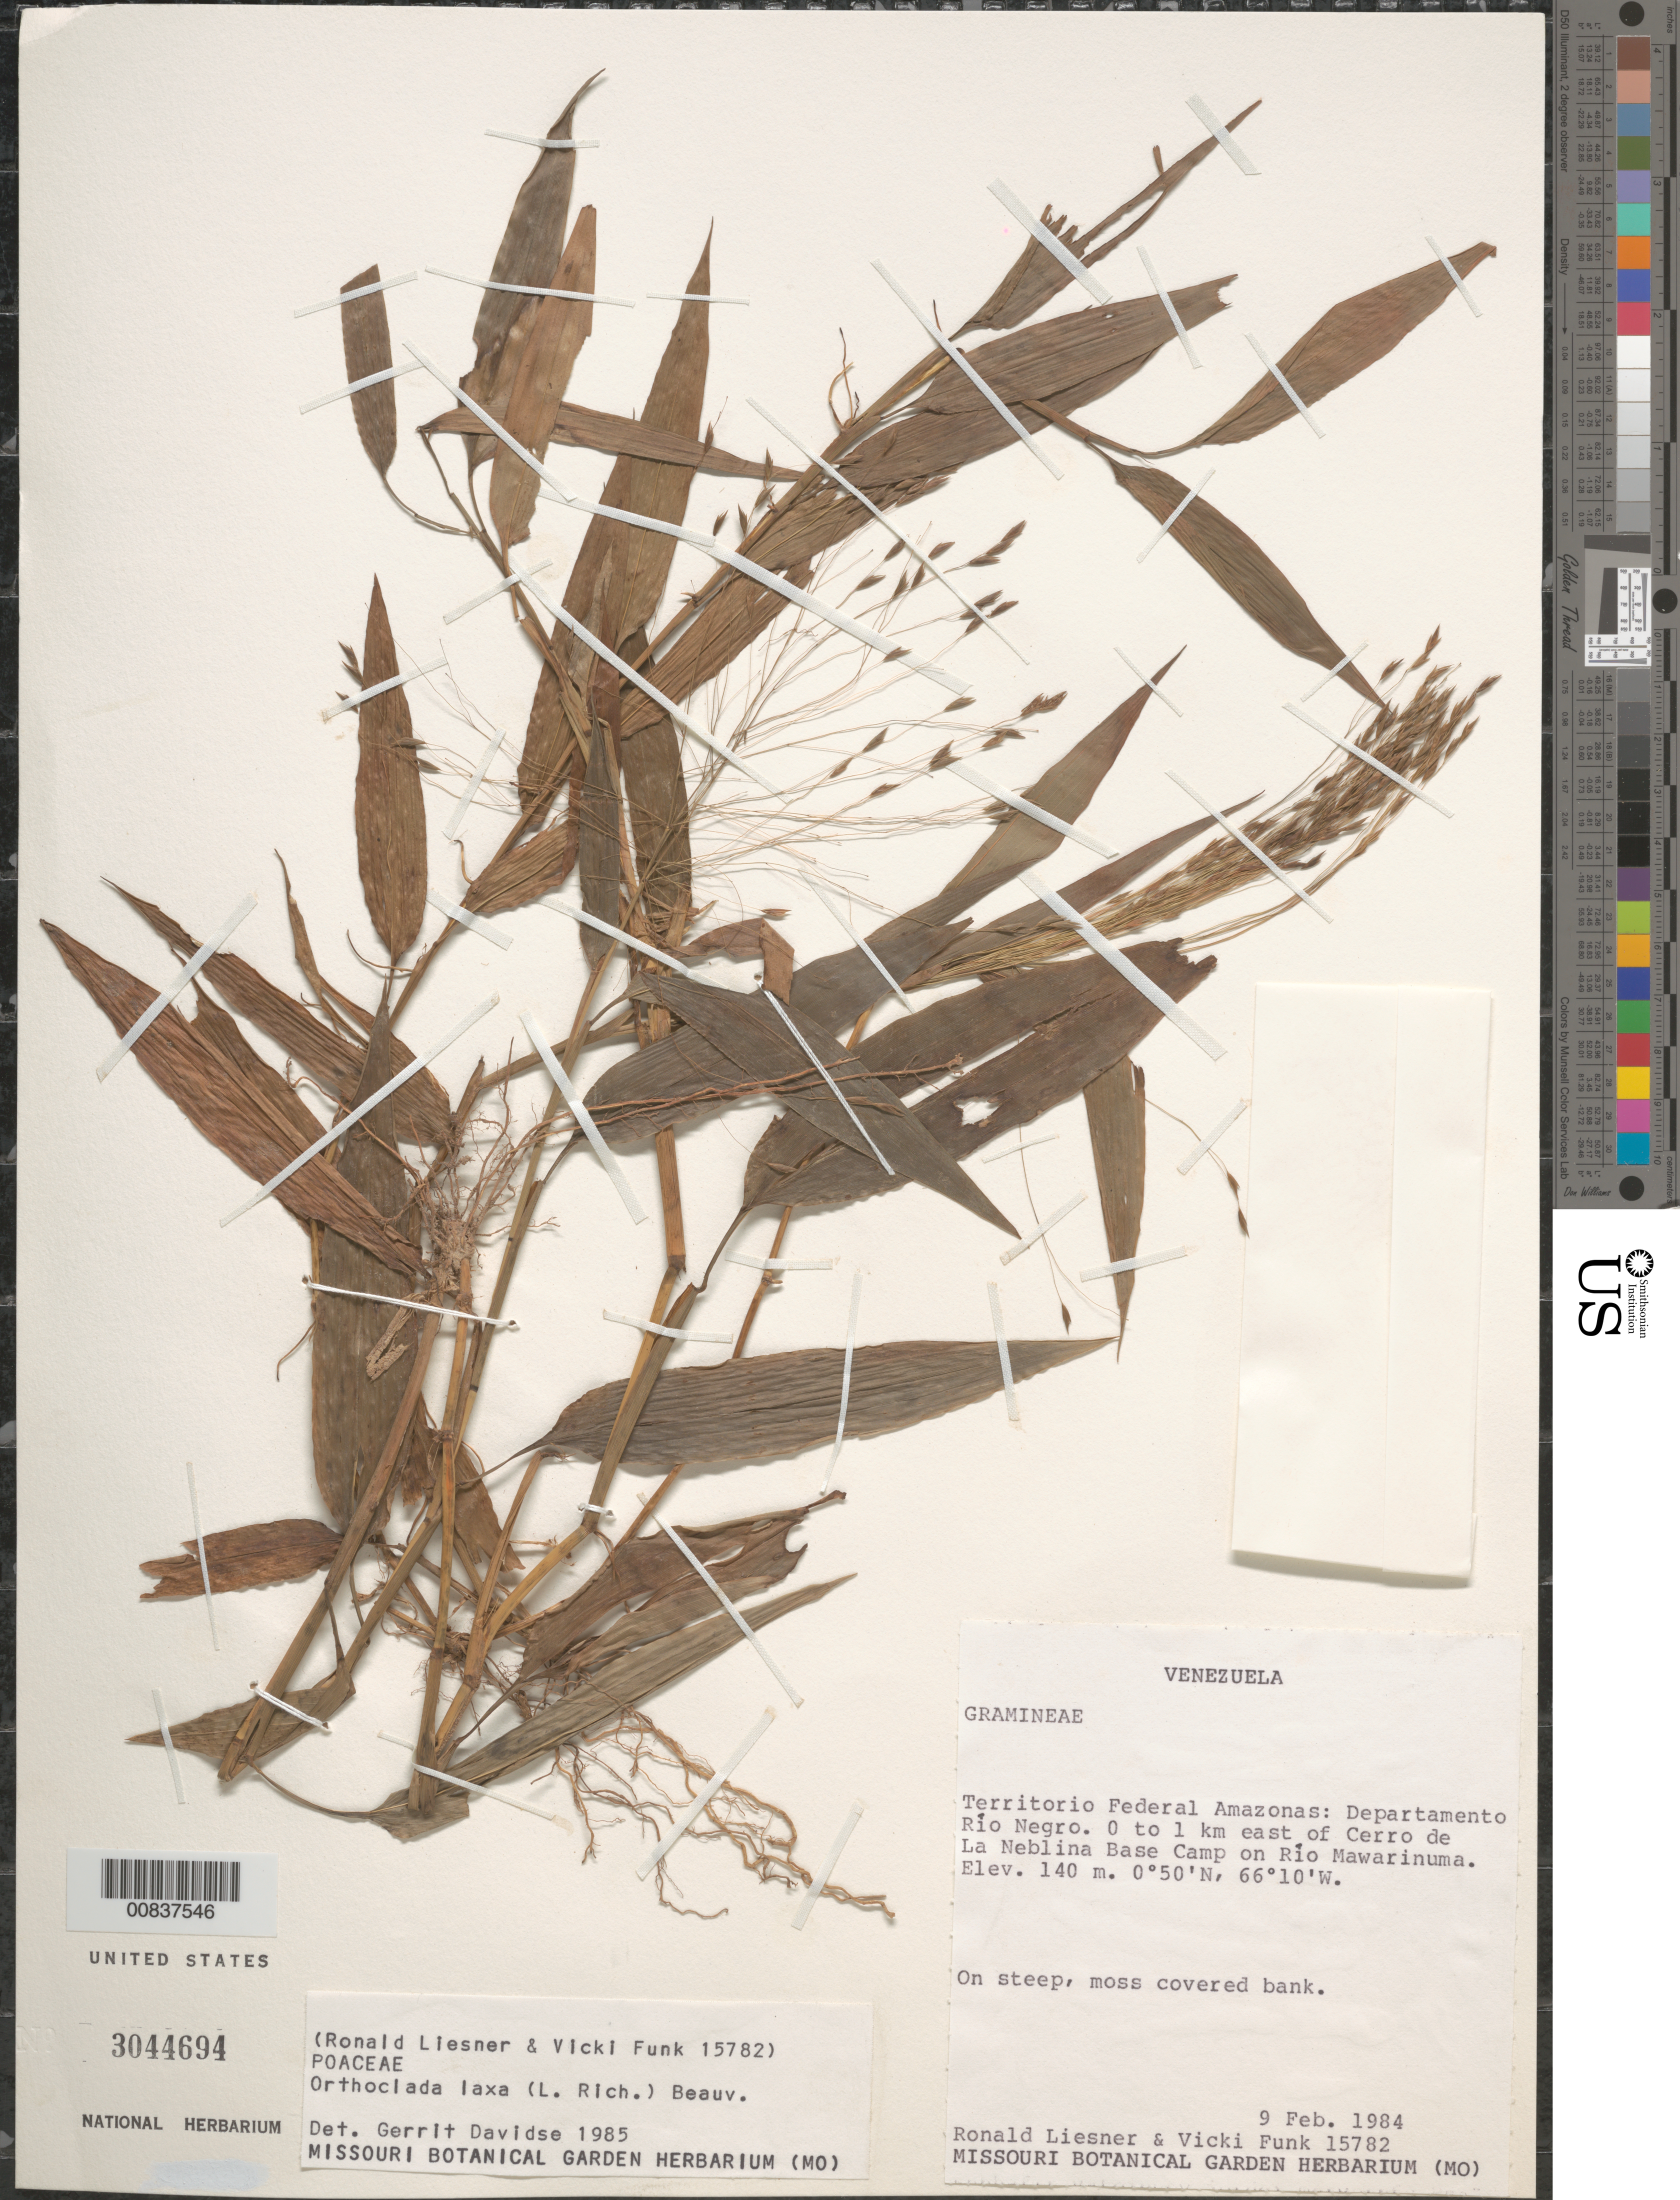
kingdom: Plantae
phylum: Tracheophyta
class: Liliopsida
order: Poales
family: Poaceae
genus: Orthoclada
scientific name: Orthoclada laxa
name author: P. Beauv.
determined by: Davidse, Gerrit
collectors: R. L. Liesner & V. Funk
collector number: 15782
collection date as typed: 9-Feb-84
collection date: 1984-02-09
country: Venezuela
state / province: Amazonas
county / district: Río Negro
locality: Río Mawarinuma, 0-1 km E of Cerro de La Neblina Base Camp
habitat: Steep, moss-covered bank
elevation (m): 140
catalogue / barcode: US 3044694